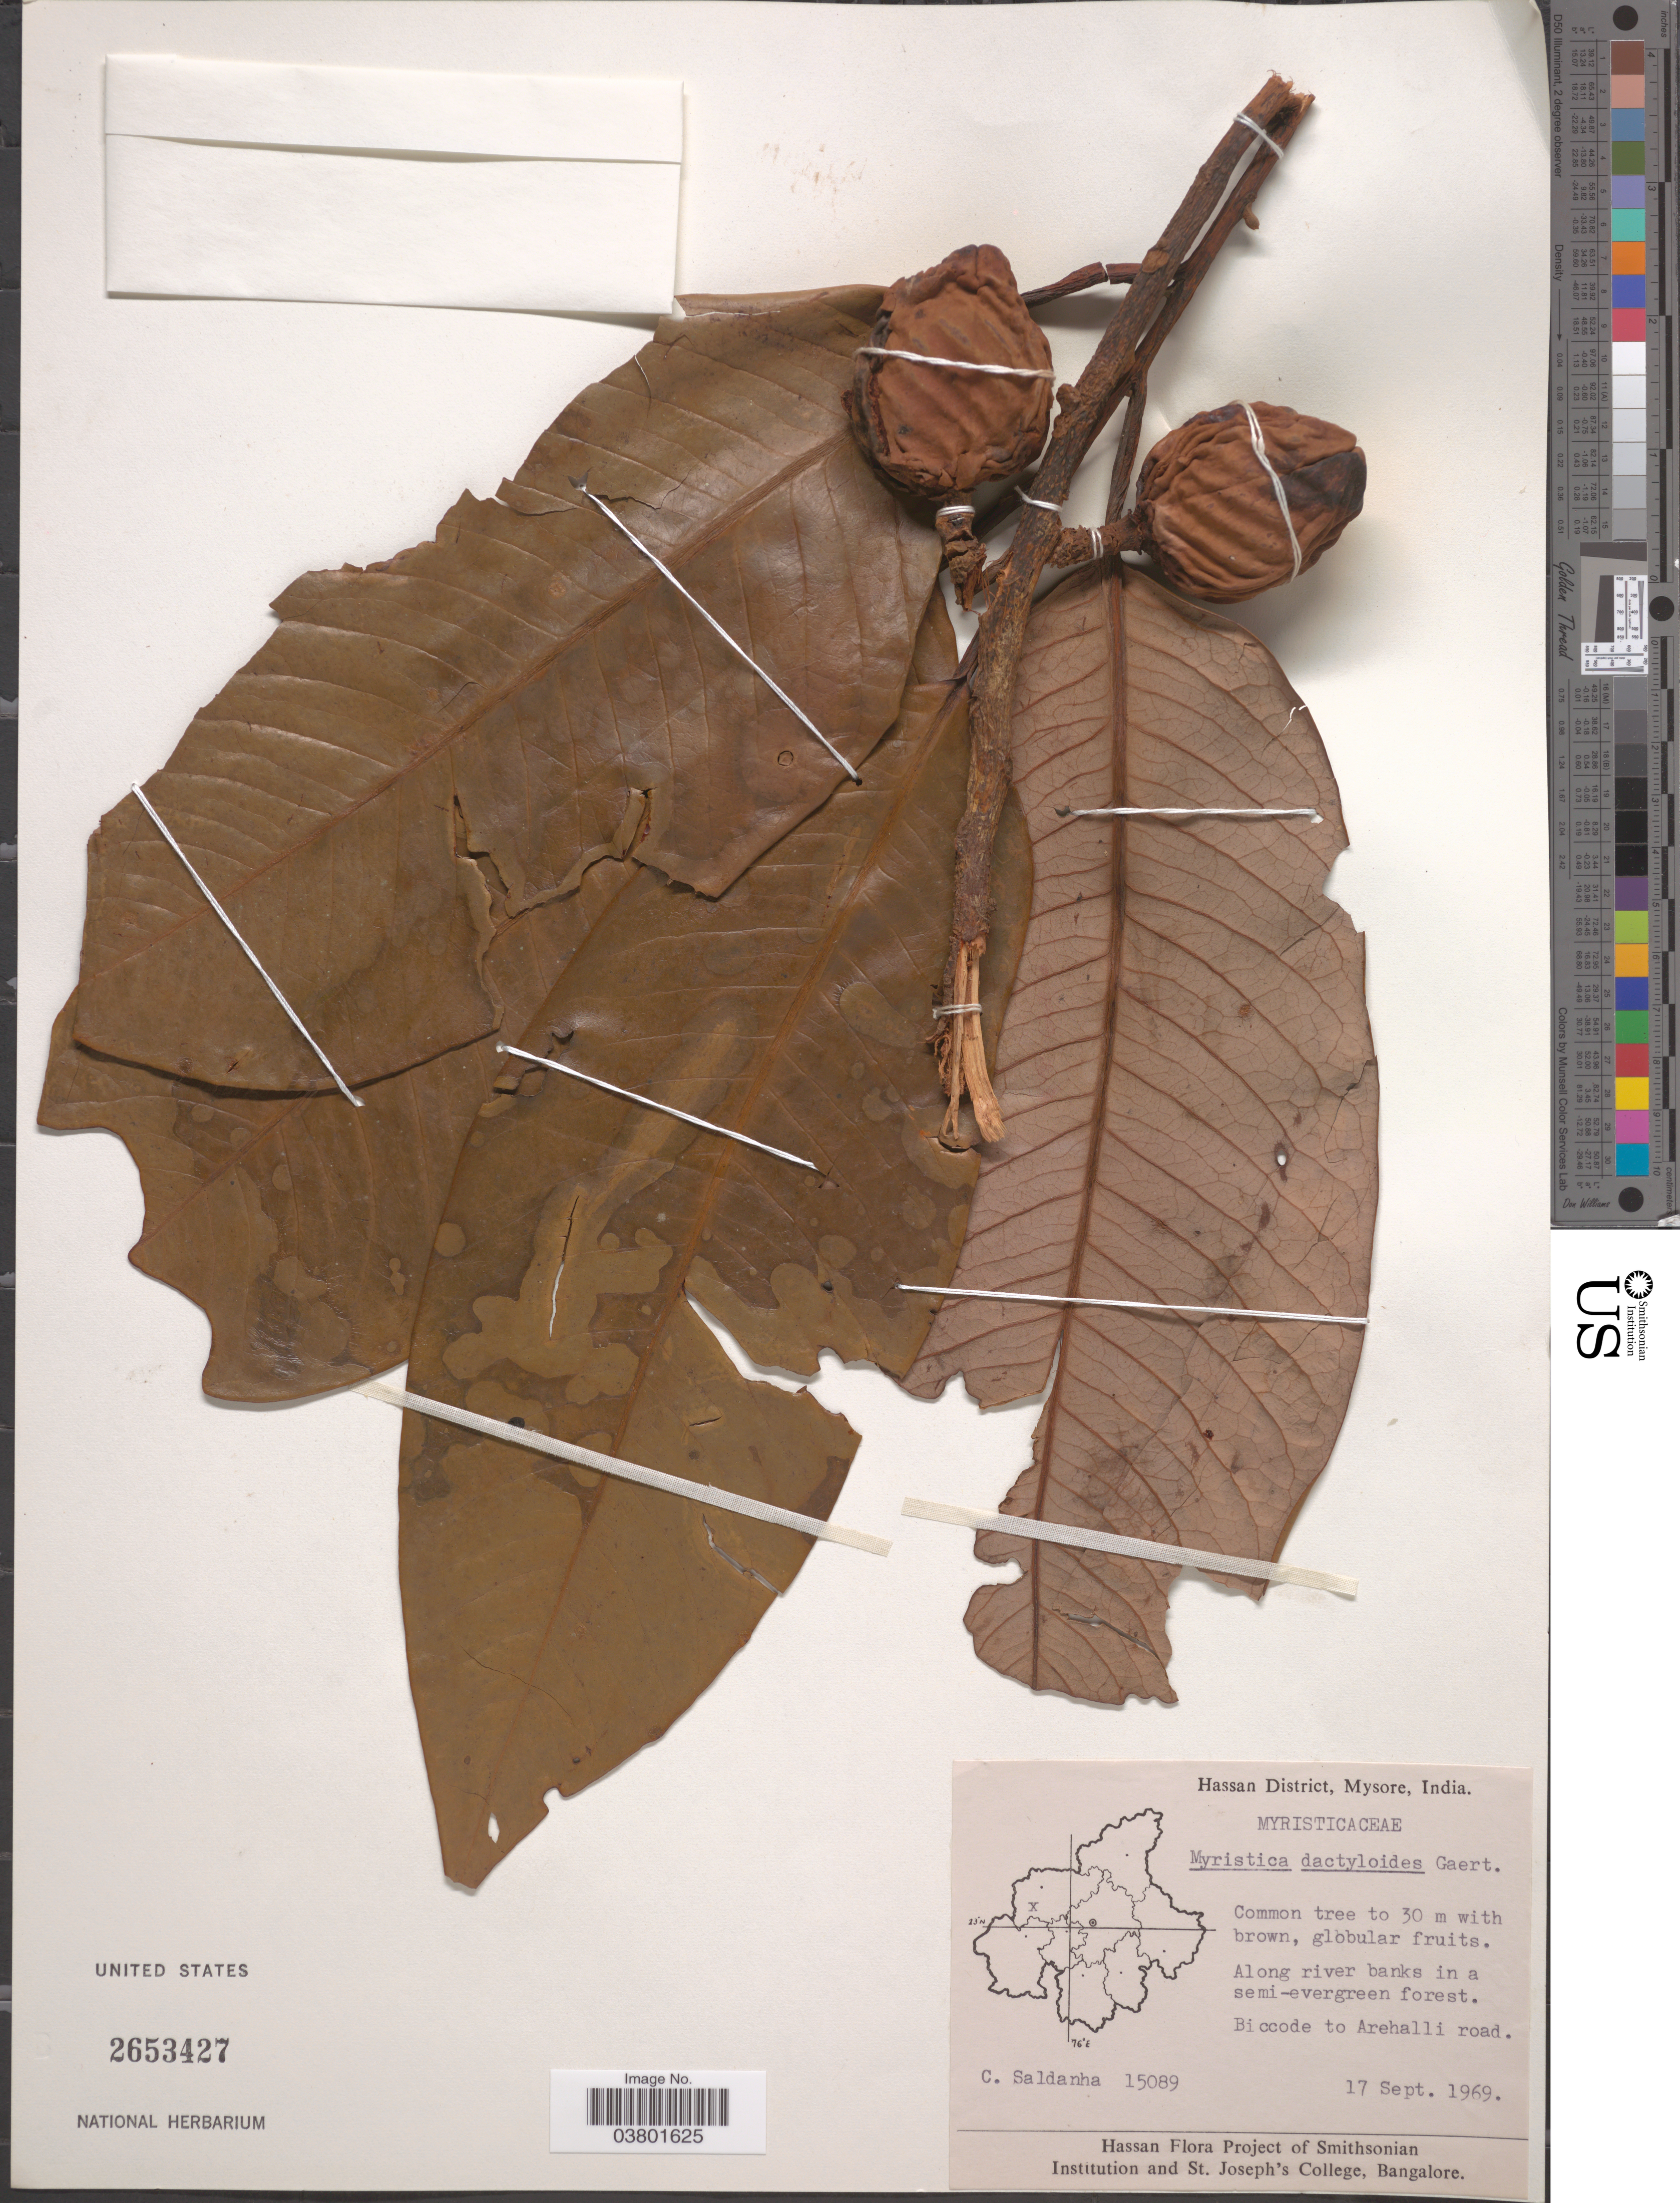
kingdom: Plantae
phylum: Tracheophyta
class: Magnoliopsida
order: Magnoliales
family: Myristicaceae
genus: Myristica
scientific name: Myristica dactyloides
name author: Wall.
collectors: C. Saldanha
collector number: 15089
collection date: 1969-09-17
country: India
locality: Hassan District, Mysore. Along river banks in a semi-evergreen forest. Biccode to Arehalli road.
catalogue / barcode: US 2653427